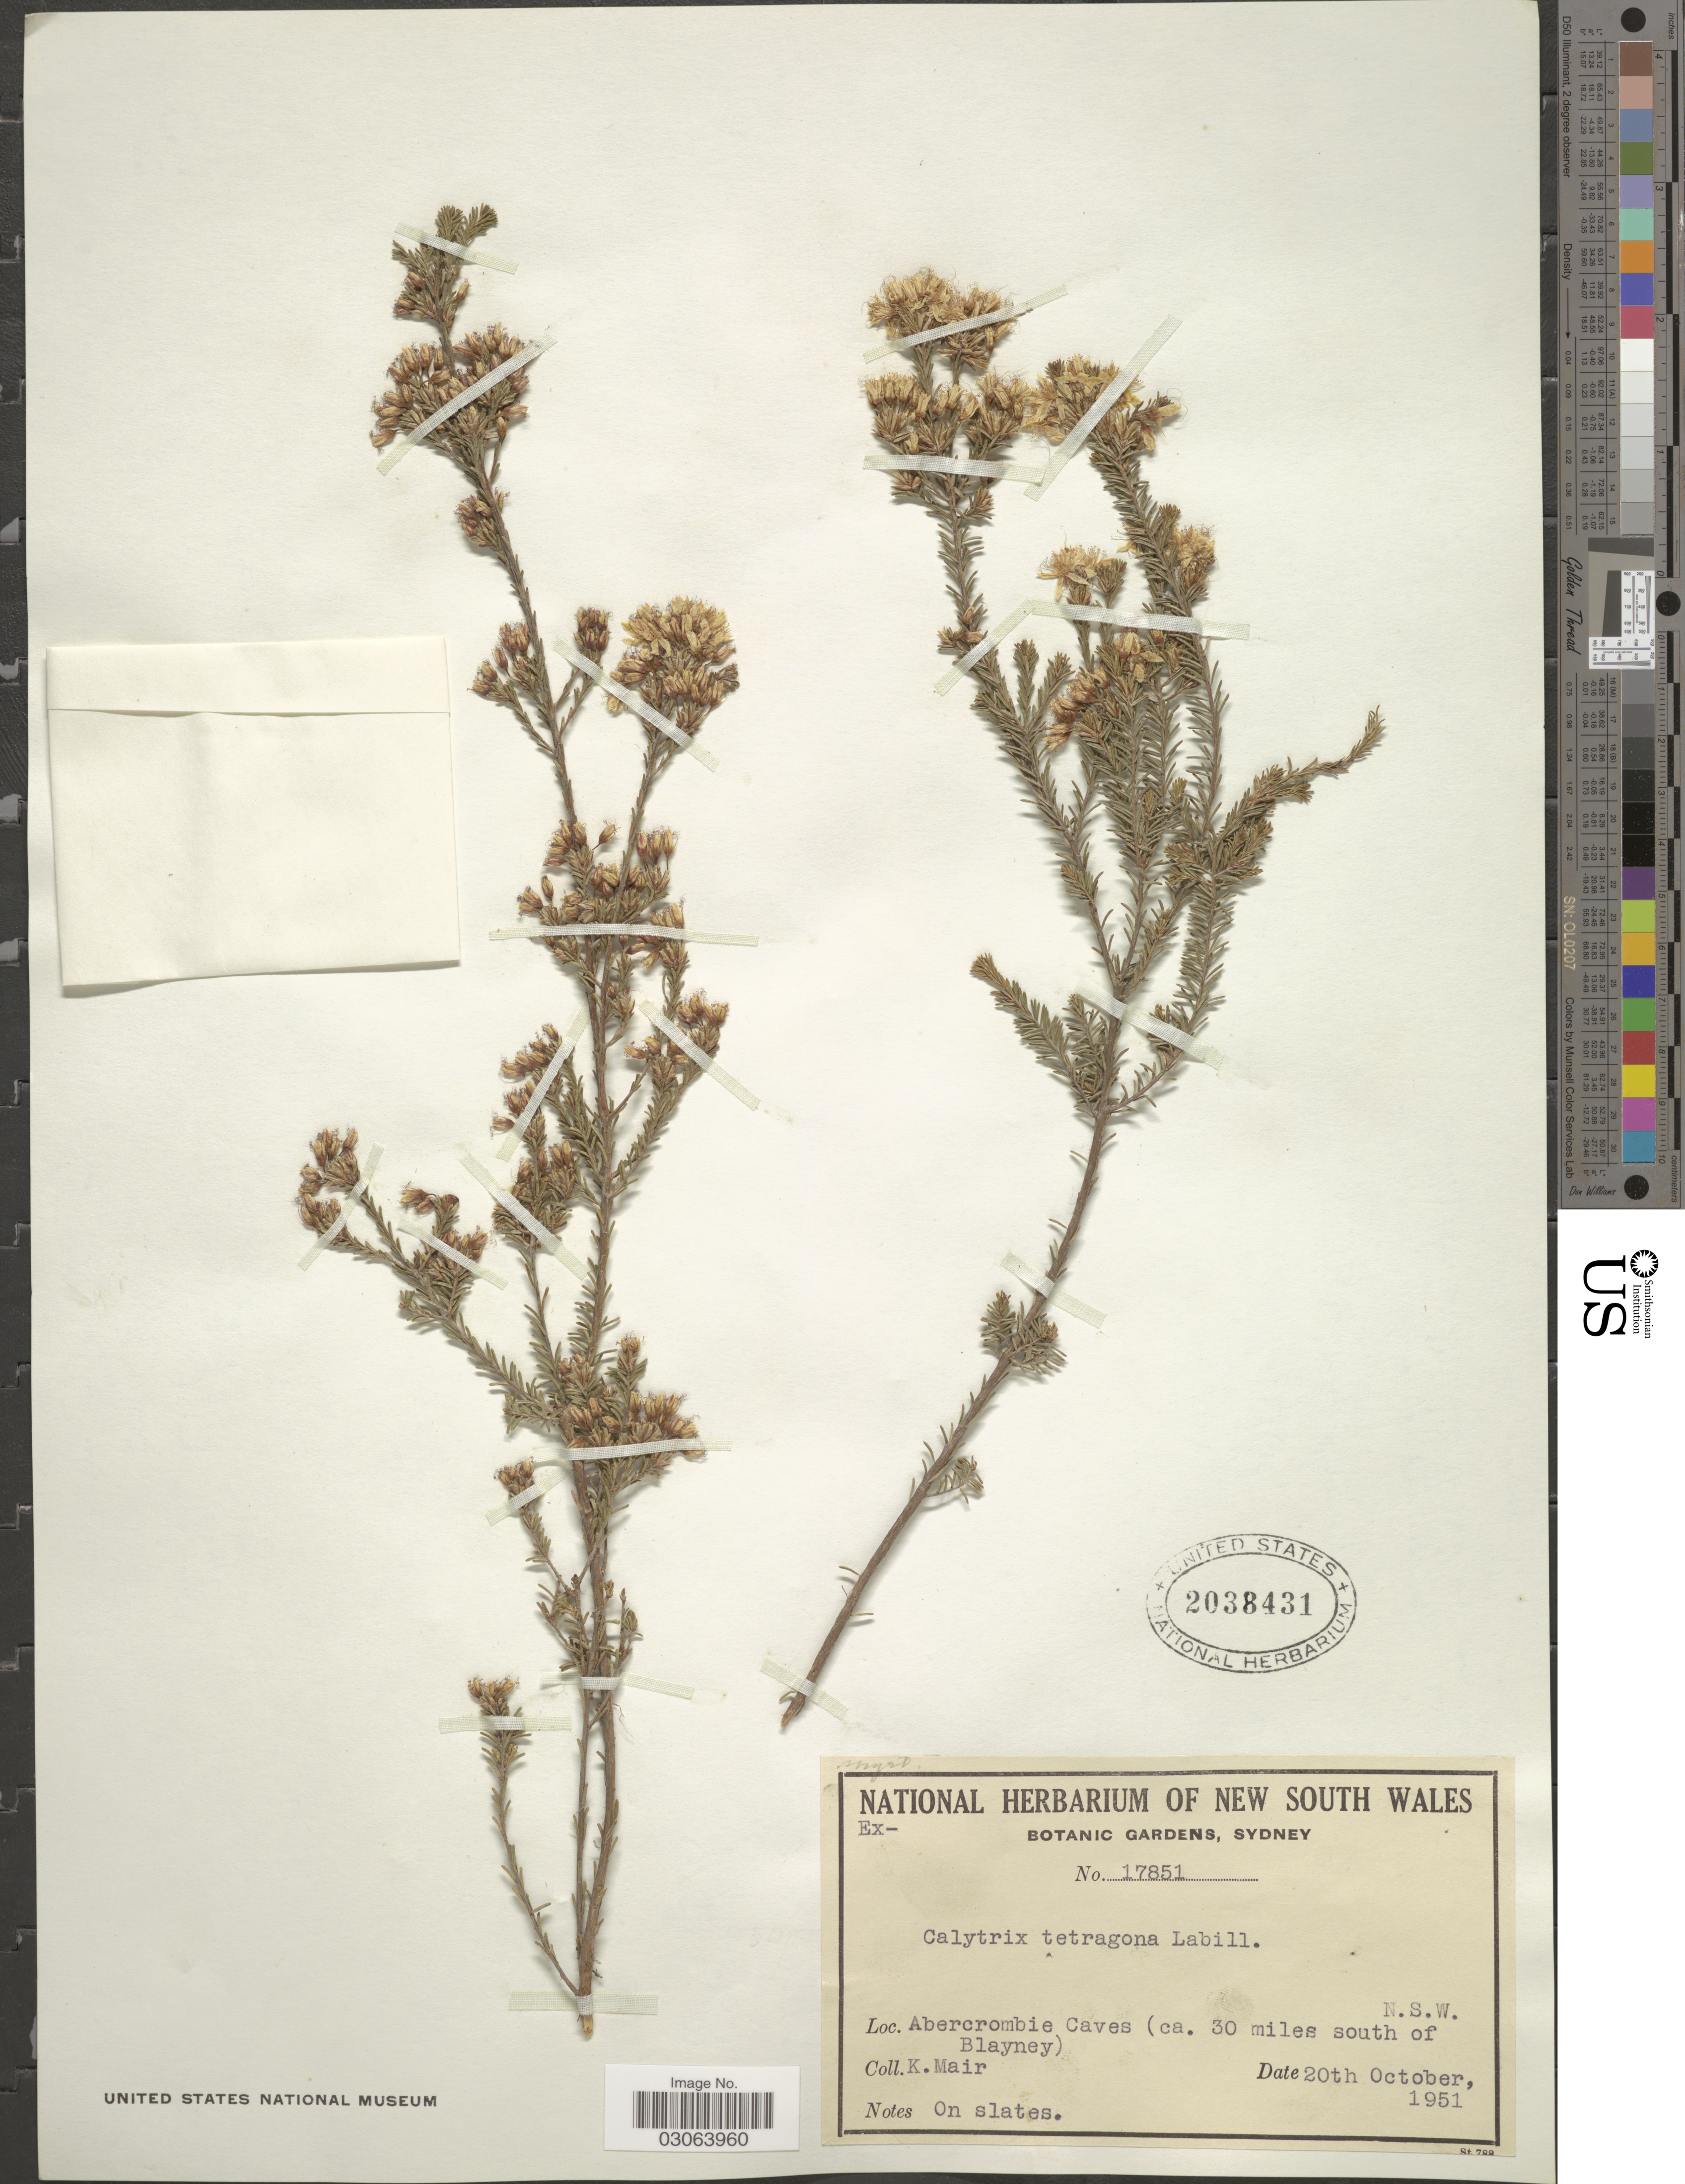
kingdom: Plantae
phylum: Tracheophyta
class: Magnoliopsida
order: Myrtales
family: Myrtaceae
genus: Calytrix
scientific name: Calytrix tetragona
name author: Labill.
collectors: K. Mair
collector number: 17851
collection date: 1951-10-20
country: Australia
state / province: New South Wales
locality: Abercrombie Caves (ca. 30 miles south of Blayney).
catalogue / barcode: US 2038431